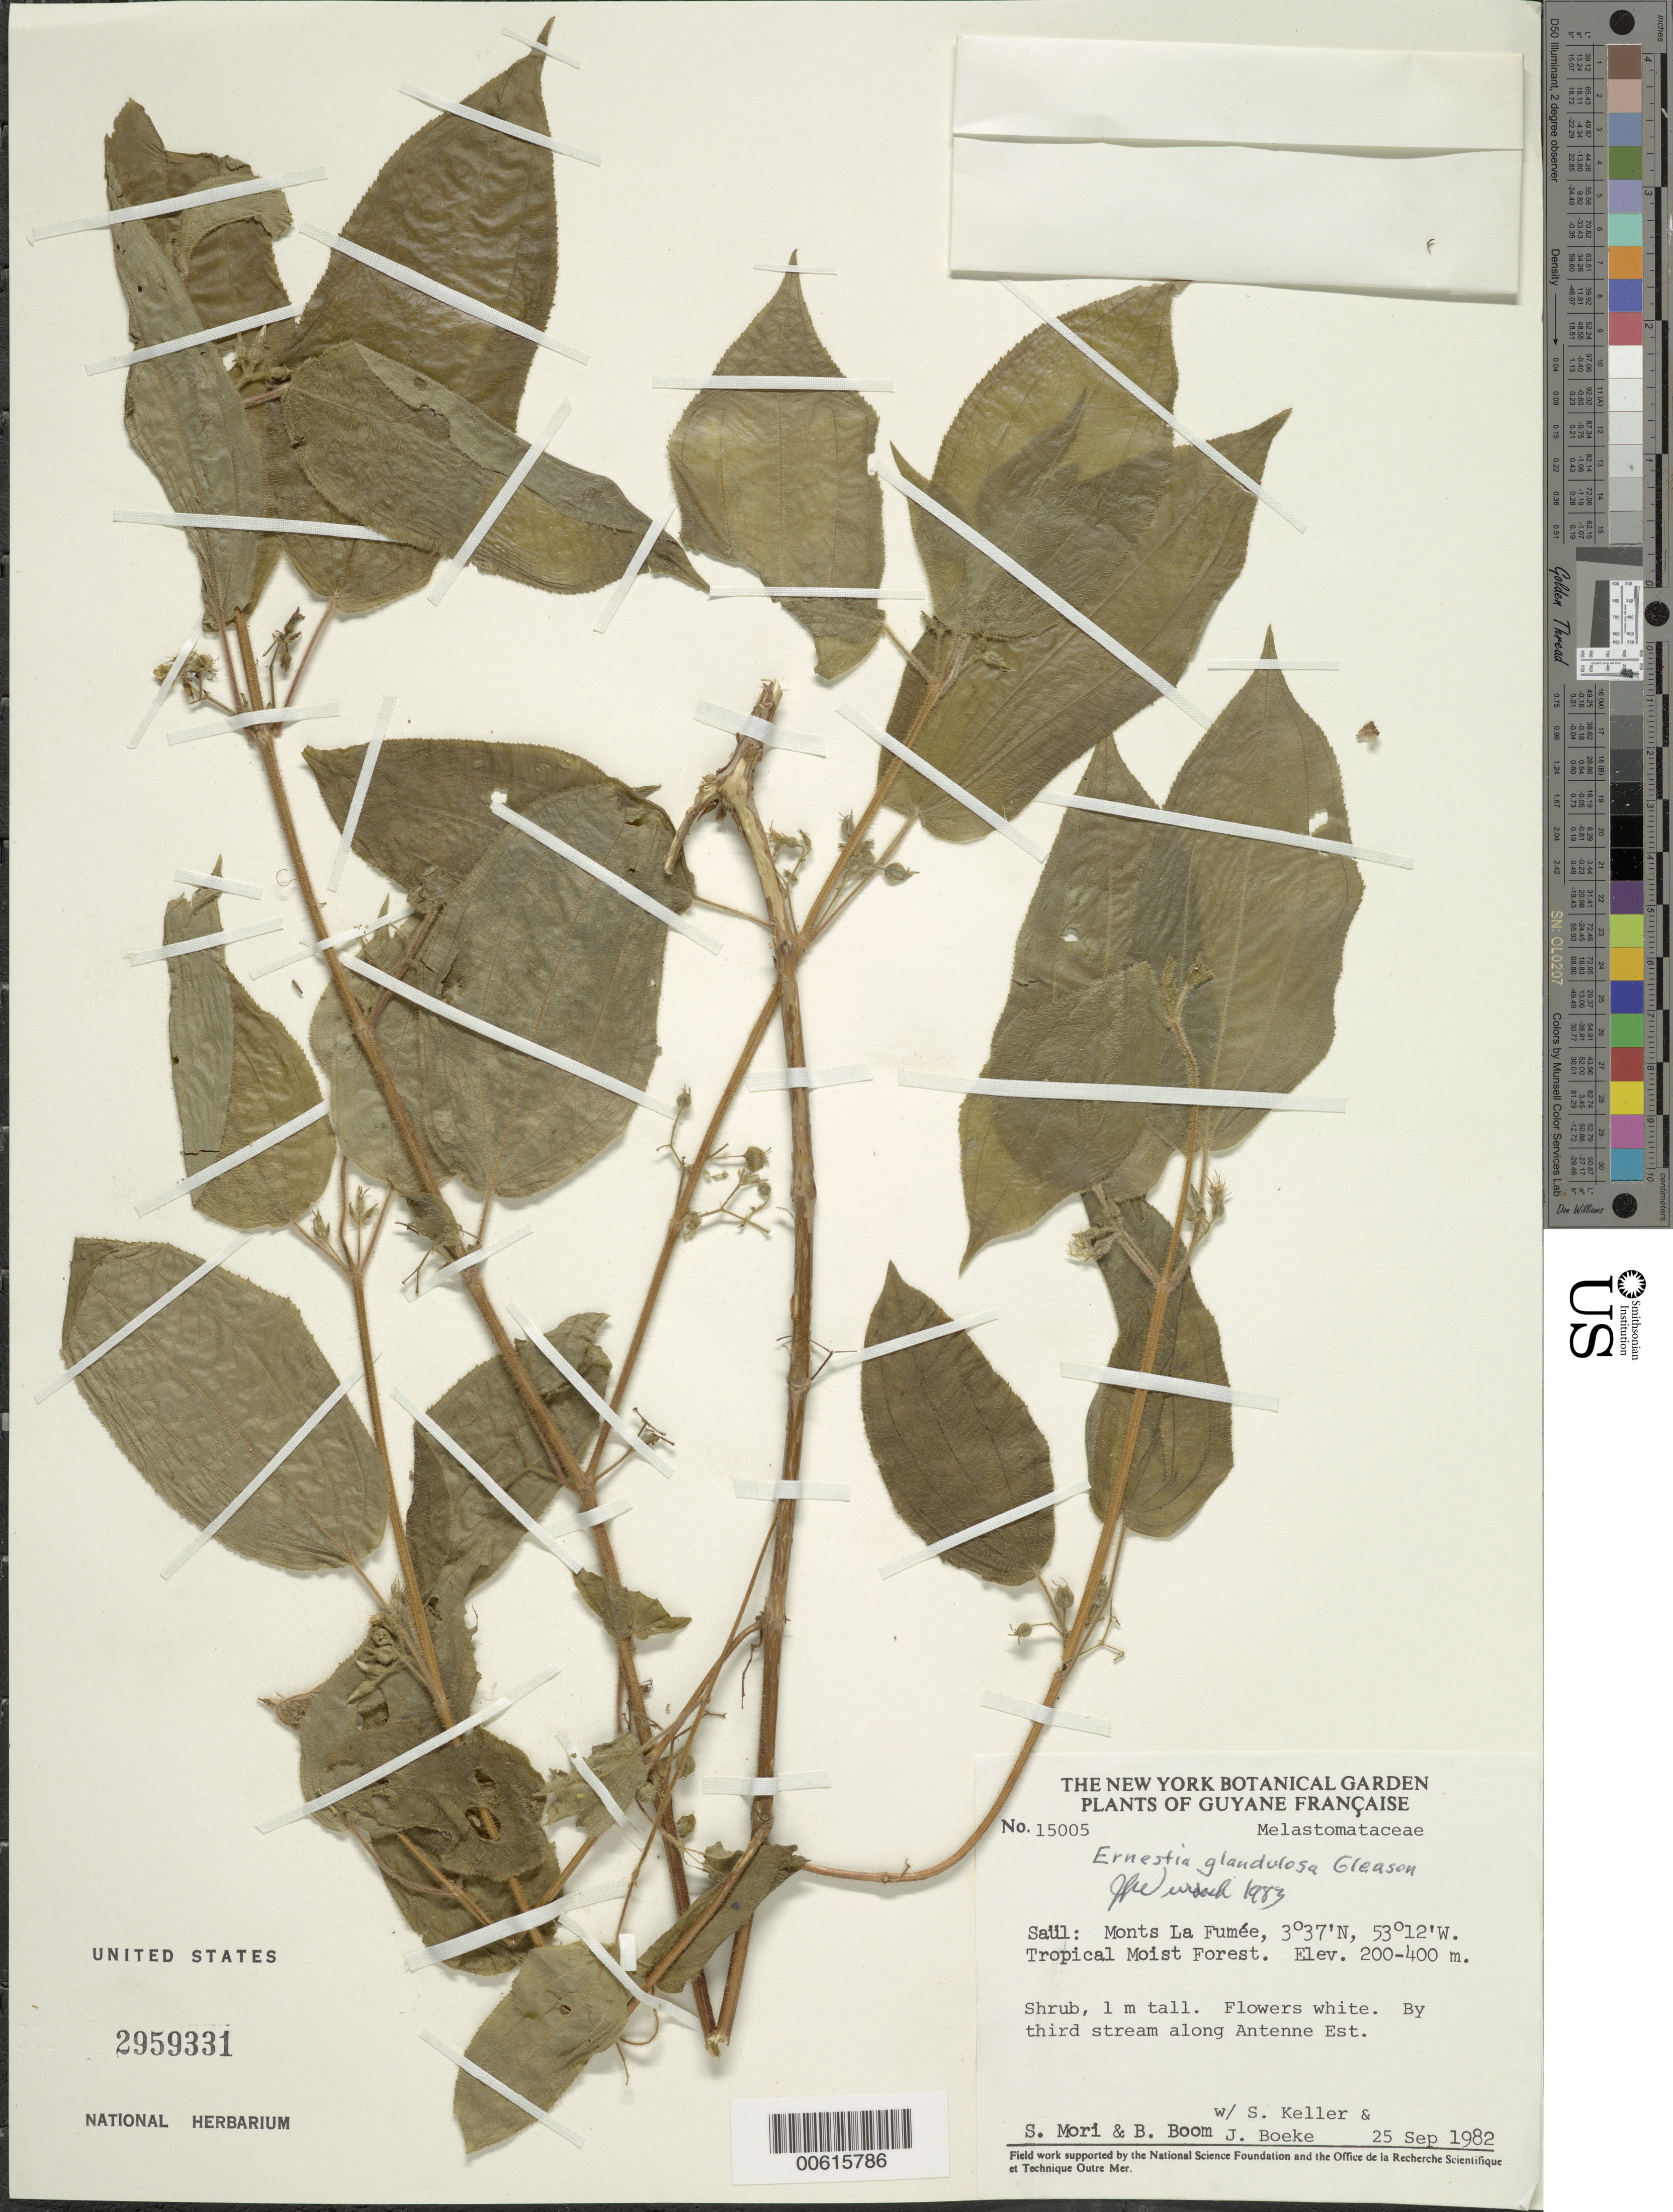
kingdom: Plantae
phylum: Tracheophyta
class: Magnoliopsida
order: Myrtales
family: Melastomataceae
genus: Pseudoernestia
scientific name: Pseudoernestia glandulosa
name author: (Gleason) M.J. Rocha & P.J.F. Guim.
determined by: Nunes da Silva, Diego, (RB), Jardim Botanico do Rio de Janeiro - Herbario (BRAZIL)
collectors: S. Mori et al.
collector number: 15005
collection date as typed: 25-Sep-82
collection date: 1982-09-25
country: French Guiana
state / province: Saint-Laurent-du-Maroni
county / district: Saül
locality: Saül, Monts La Fumée, by third stream along Antenne Est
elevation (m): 200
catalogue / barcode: US 2959331